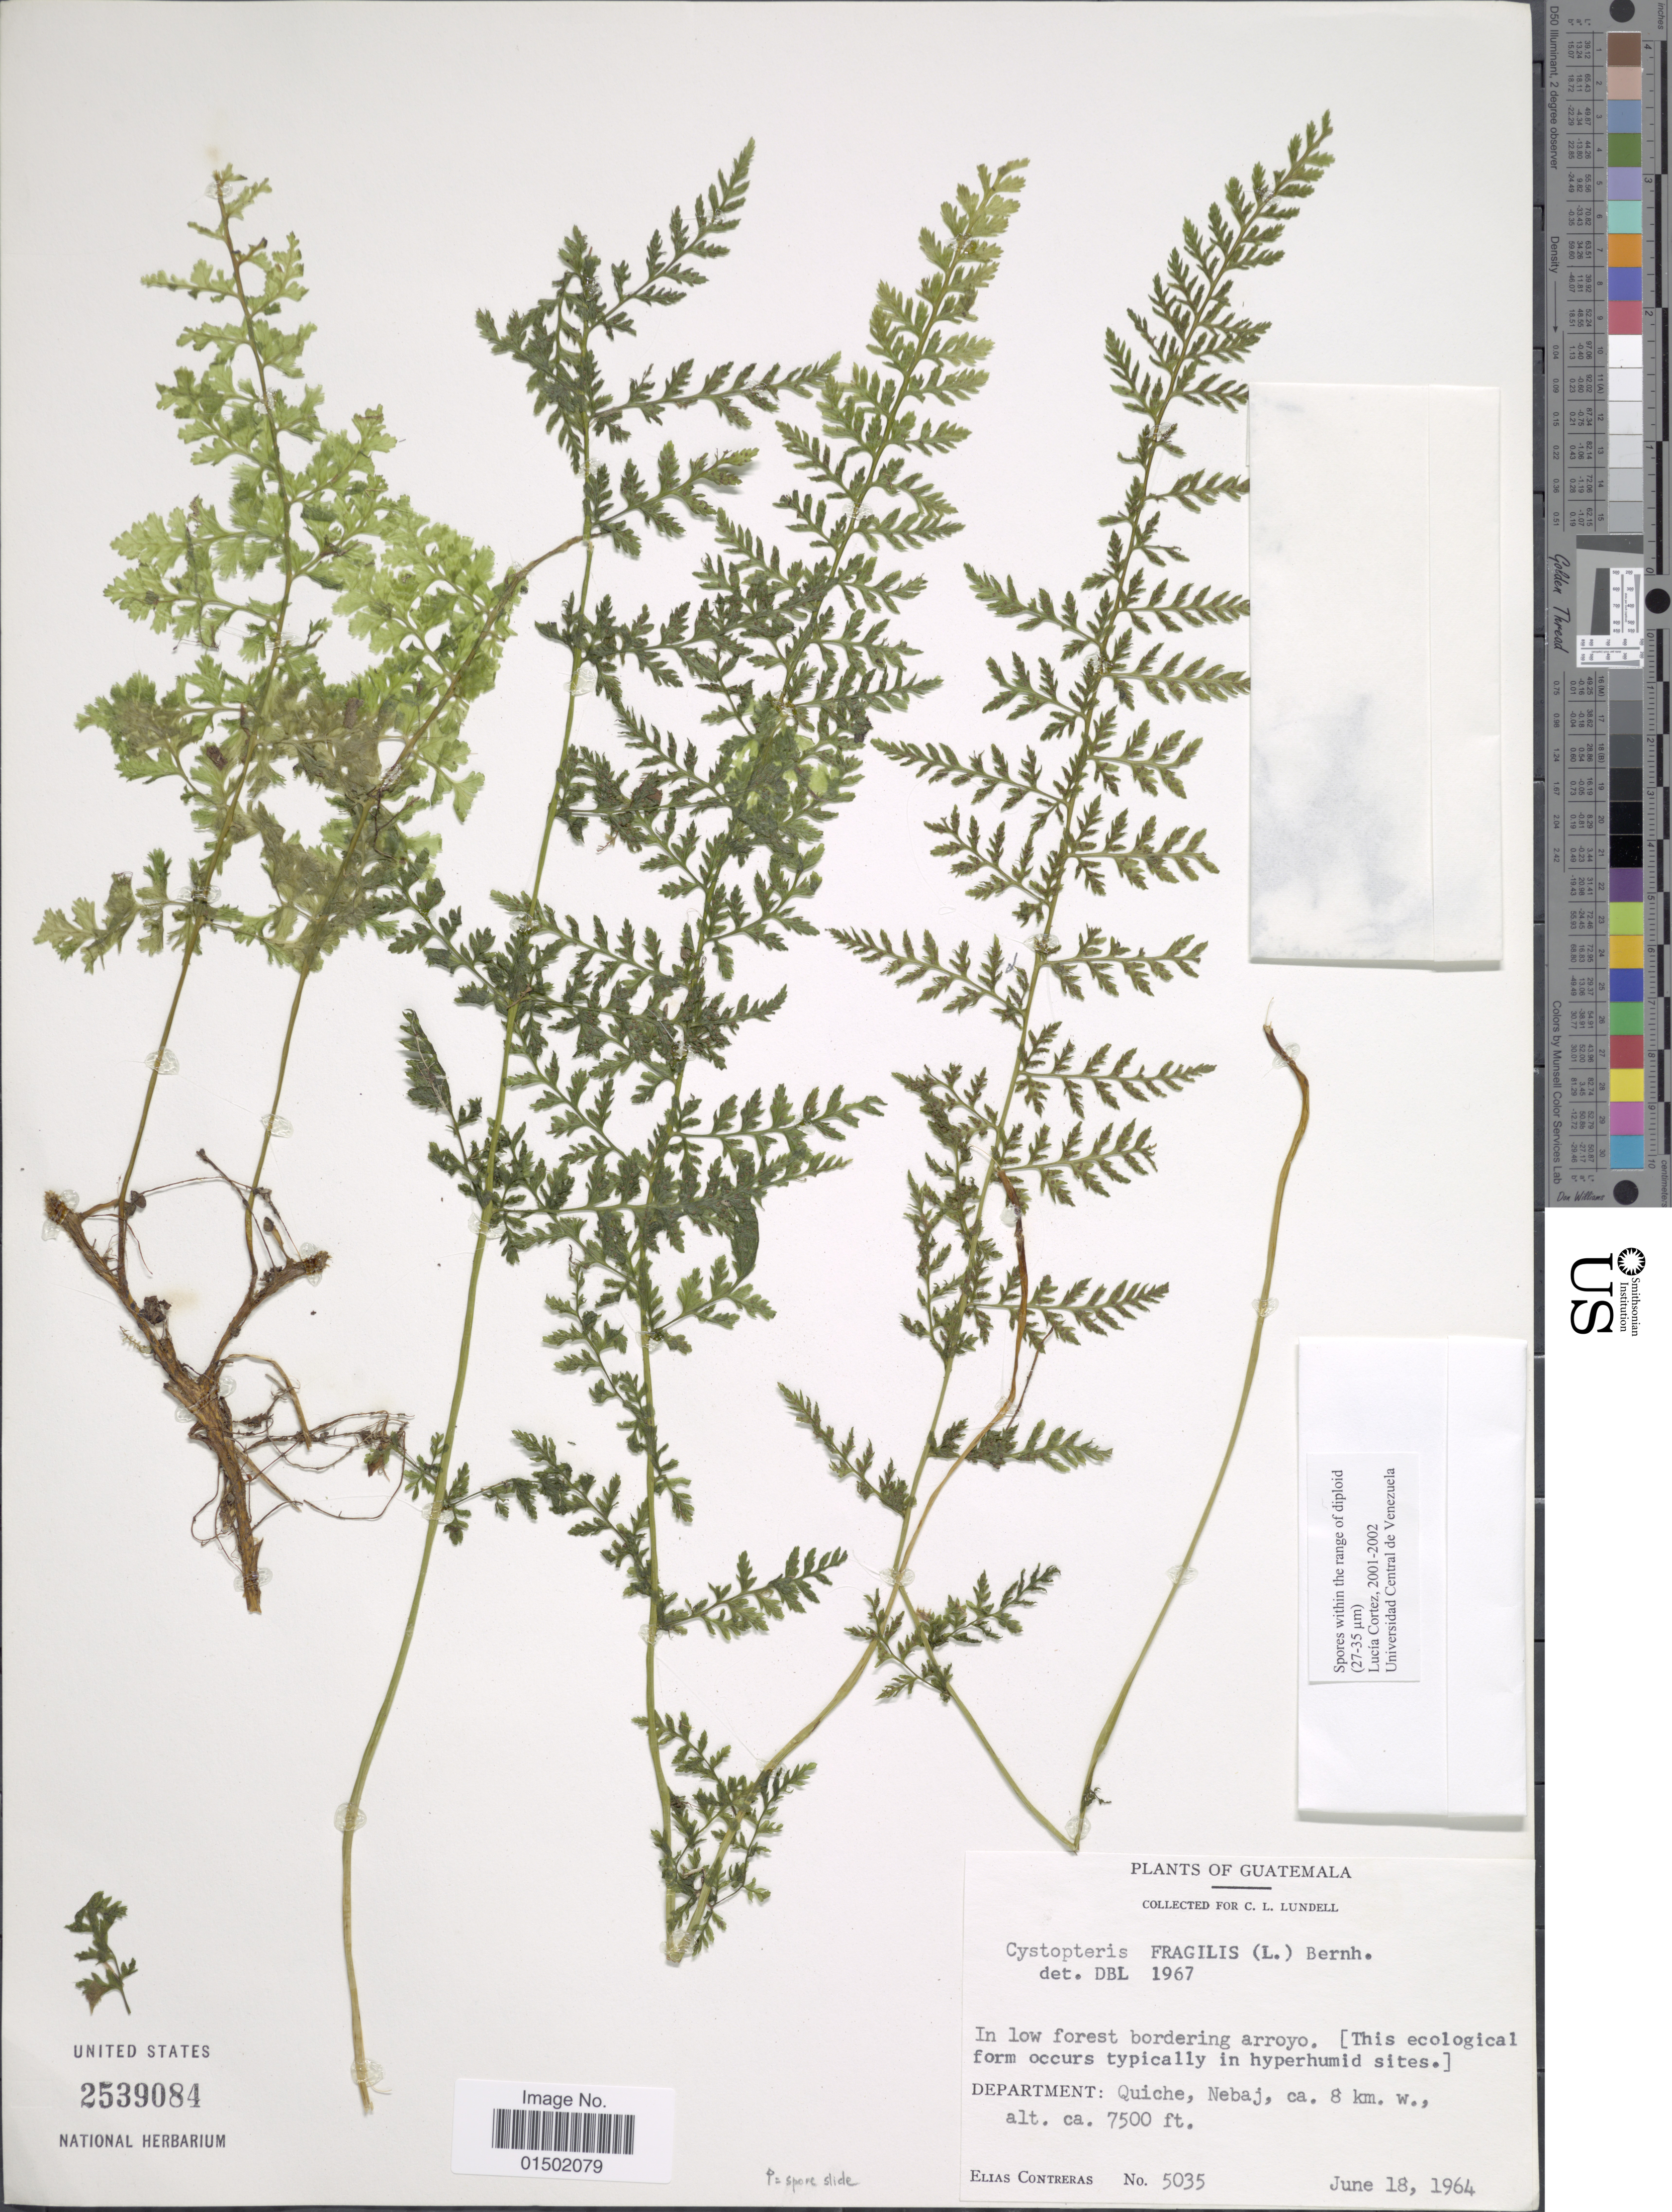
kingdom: Plantae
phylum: Tracheophyta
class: Polypodiopsida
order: Polypodiales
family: Cystopteridaceae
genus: Cystopteris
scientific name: Cystopteris fragilis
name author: (L.) Bernh.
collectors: E. Contreras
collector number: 5035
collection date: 1964-06-18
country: Guatemala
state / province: El Quiché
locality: Department: Quiche, Nebaj. ca. 8 km. w.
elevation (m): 2286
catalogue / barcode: US 2539084